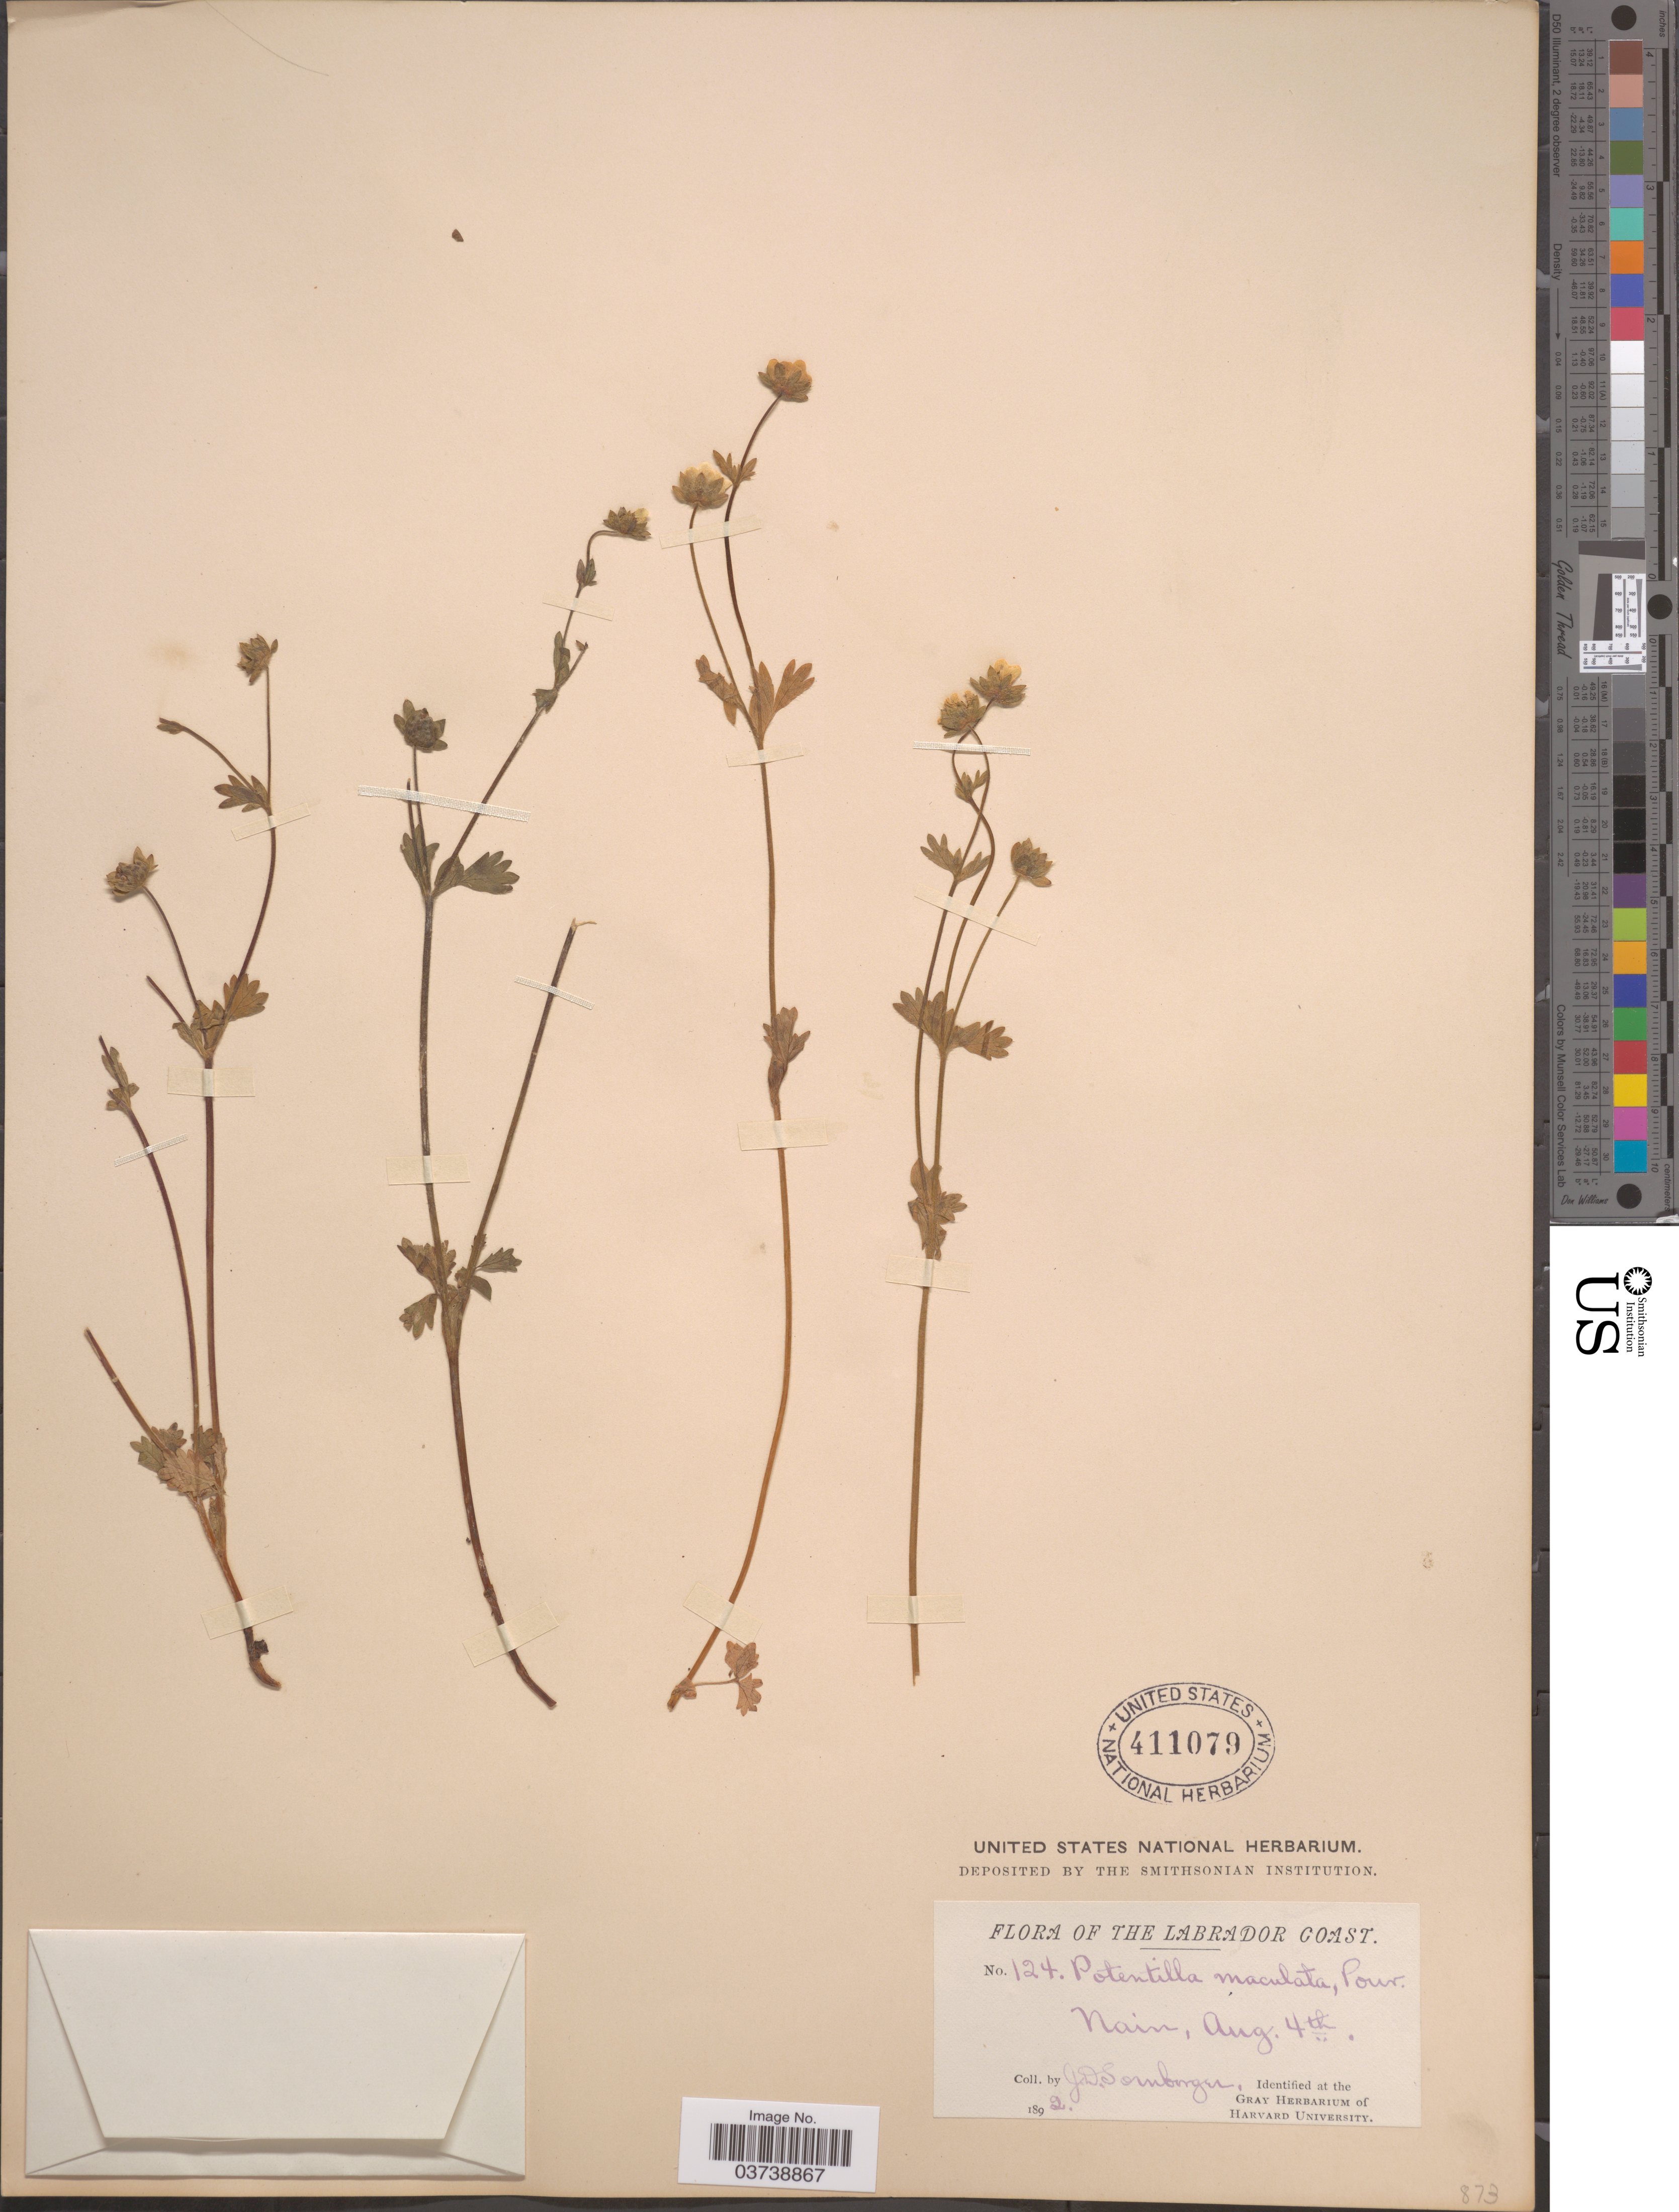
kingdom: Plantae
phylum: Tracheophyta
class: Magnoliopsida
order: Rosales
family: Rosaceae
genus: Potentilla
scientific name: Potentilla crantzii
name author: (Crantz) Beck ex Fritsch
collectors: J. Sornborger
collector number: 124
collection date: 1892-08-04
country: Canada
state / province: Newfoundland and Labrador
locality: The Labrador Coast. Nain.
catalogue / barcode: US 411079